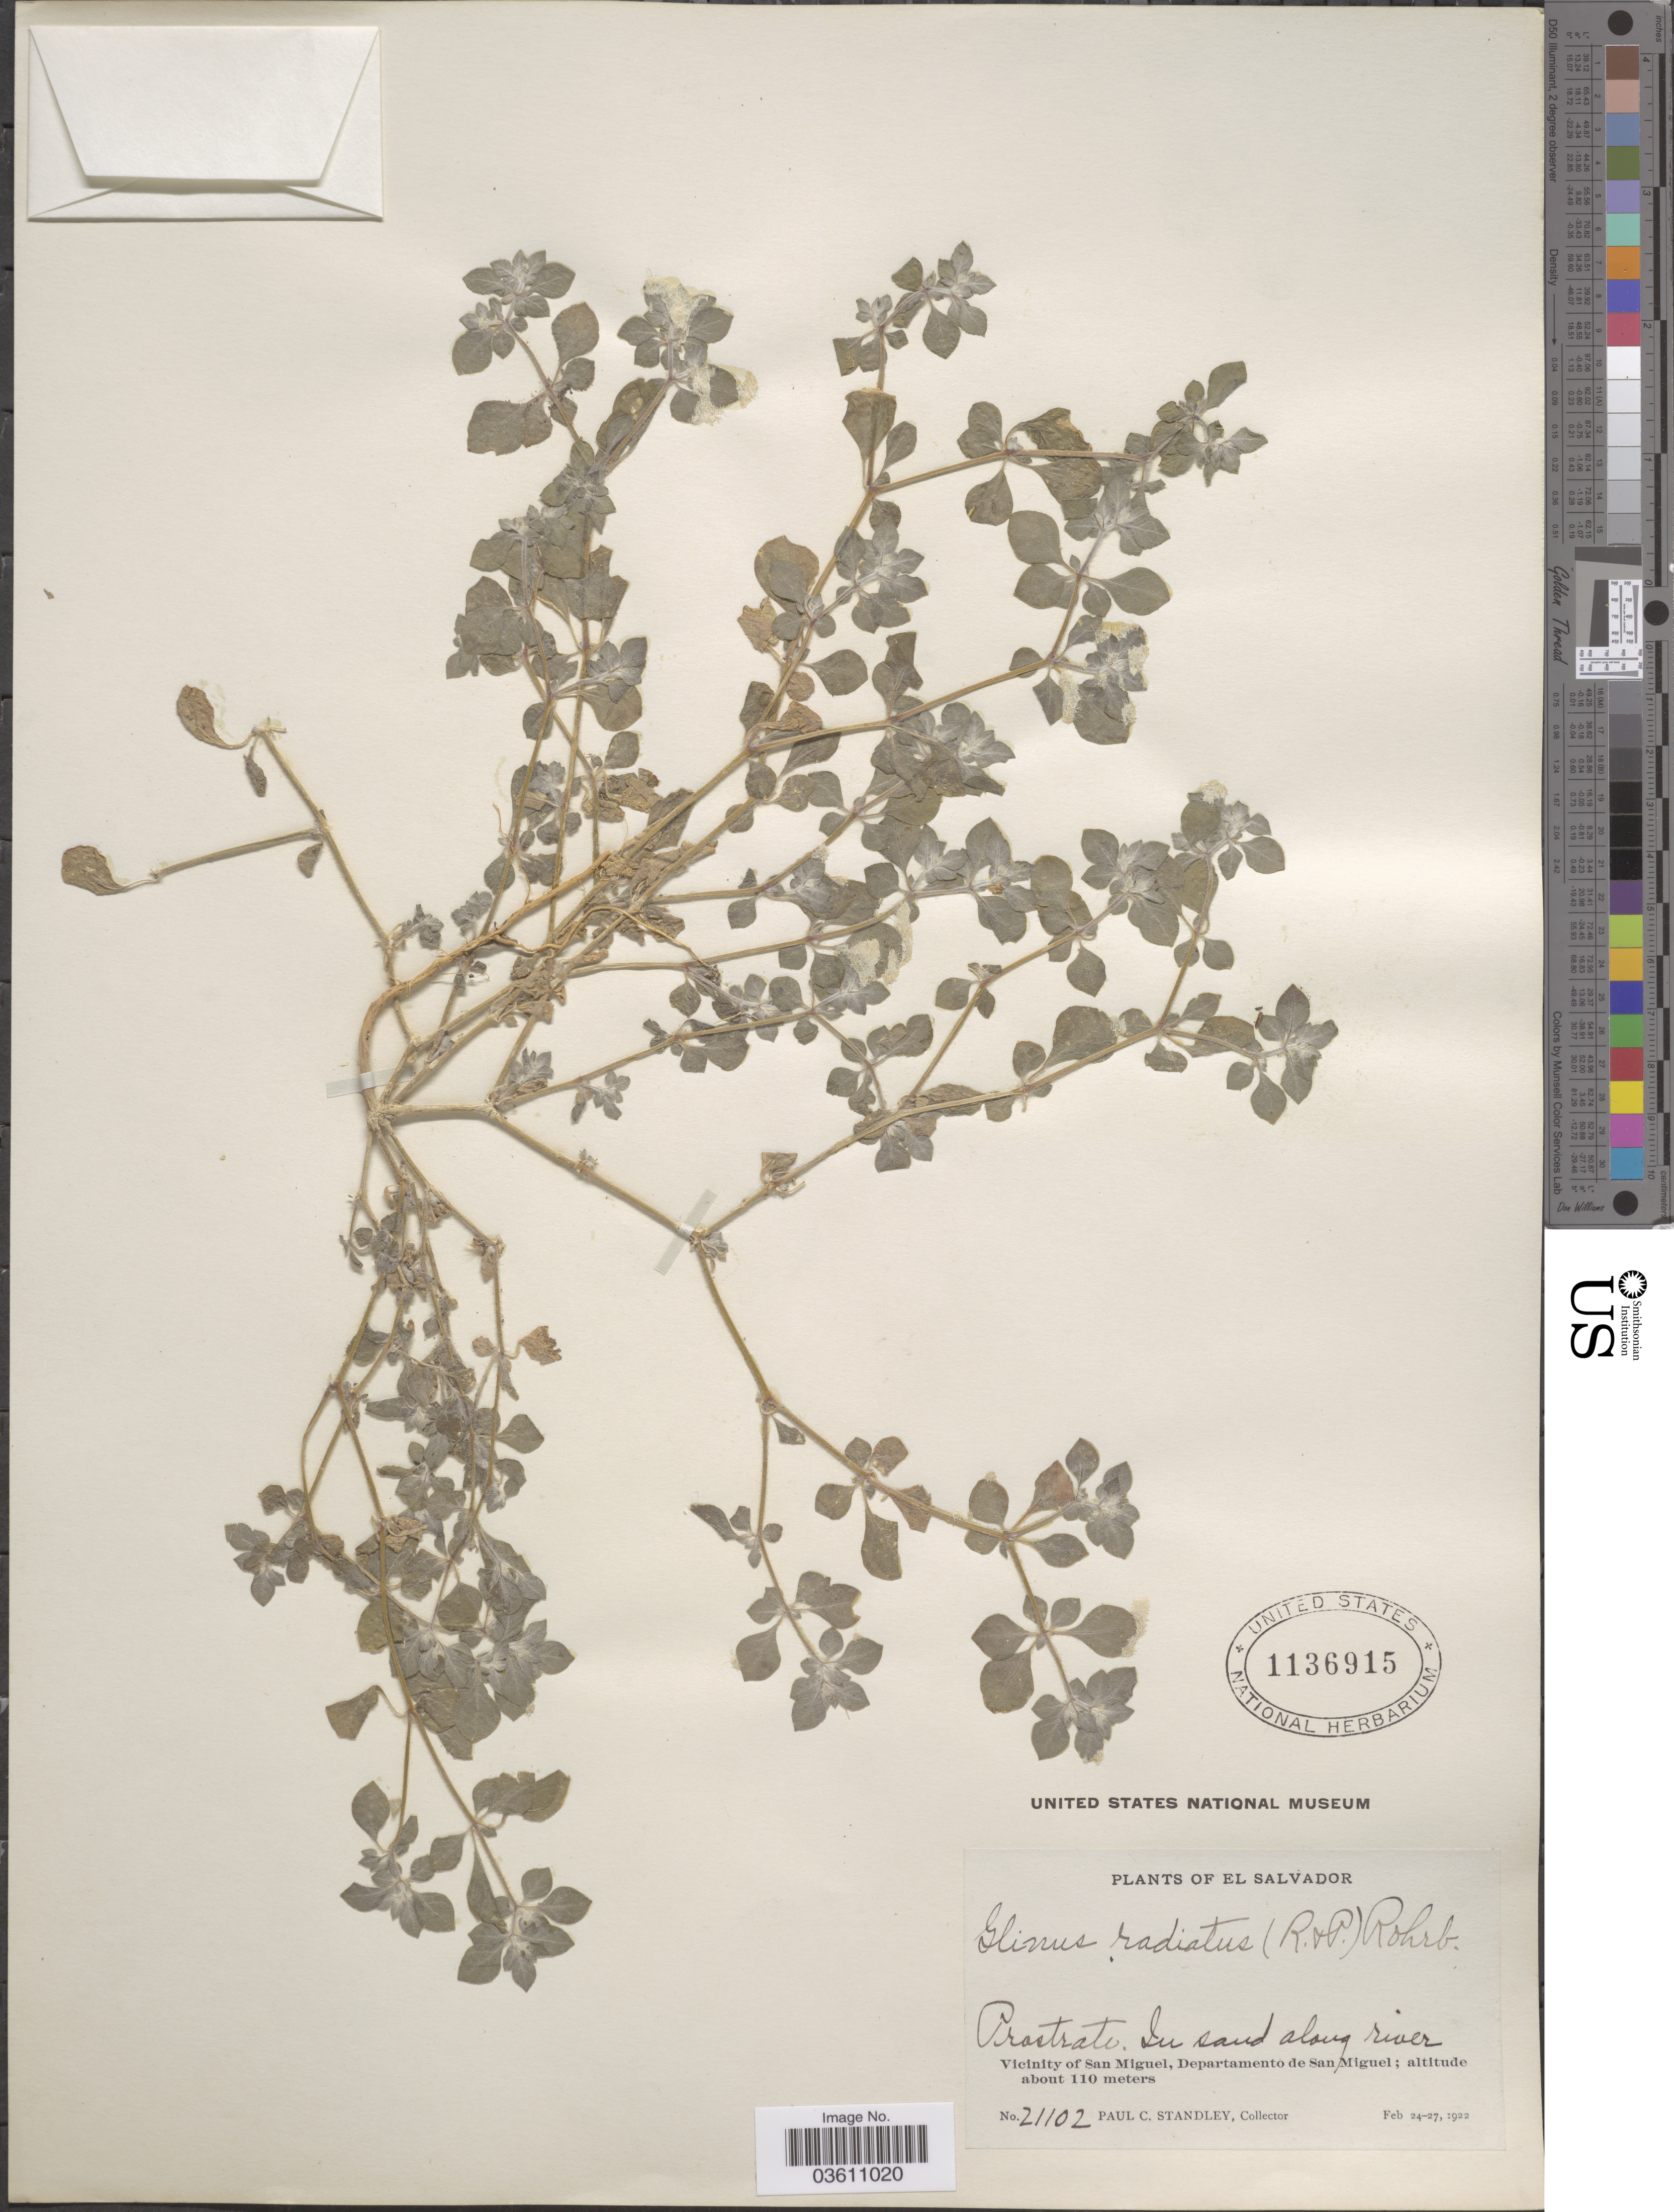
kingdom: Plantae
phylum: Tracheophyta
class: Magnoliopsida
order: Caryophyllales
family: Molluginaceae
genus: Glinus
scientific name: Glinus radiatus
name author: (Ruiz & Pav.) Rohrb.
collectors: P. C. Standley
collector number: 21102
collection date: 1922-02-24/1922-02-27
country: El Salvador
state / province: San Miguel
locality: Vicinity of San Miguel, Departamento de San Miguel.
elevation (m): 110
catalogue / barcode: US 1136915